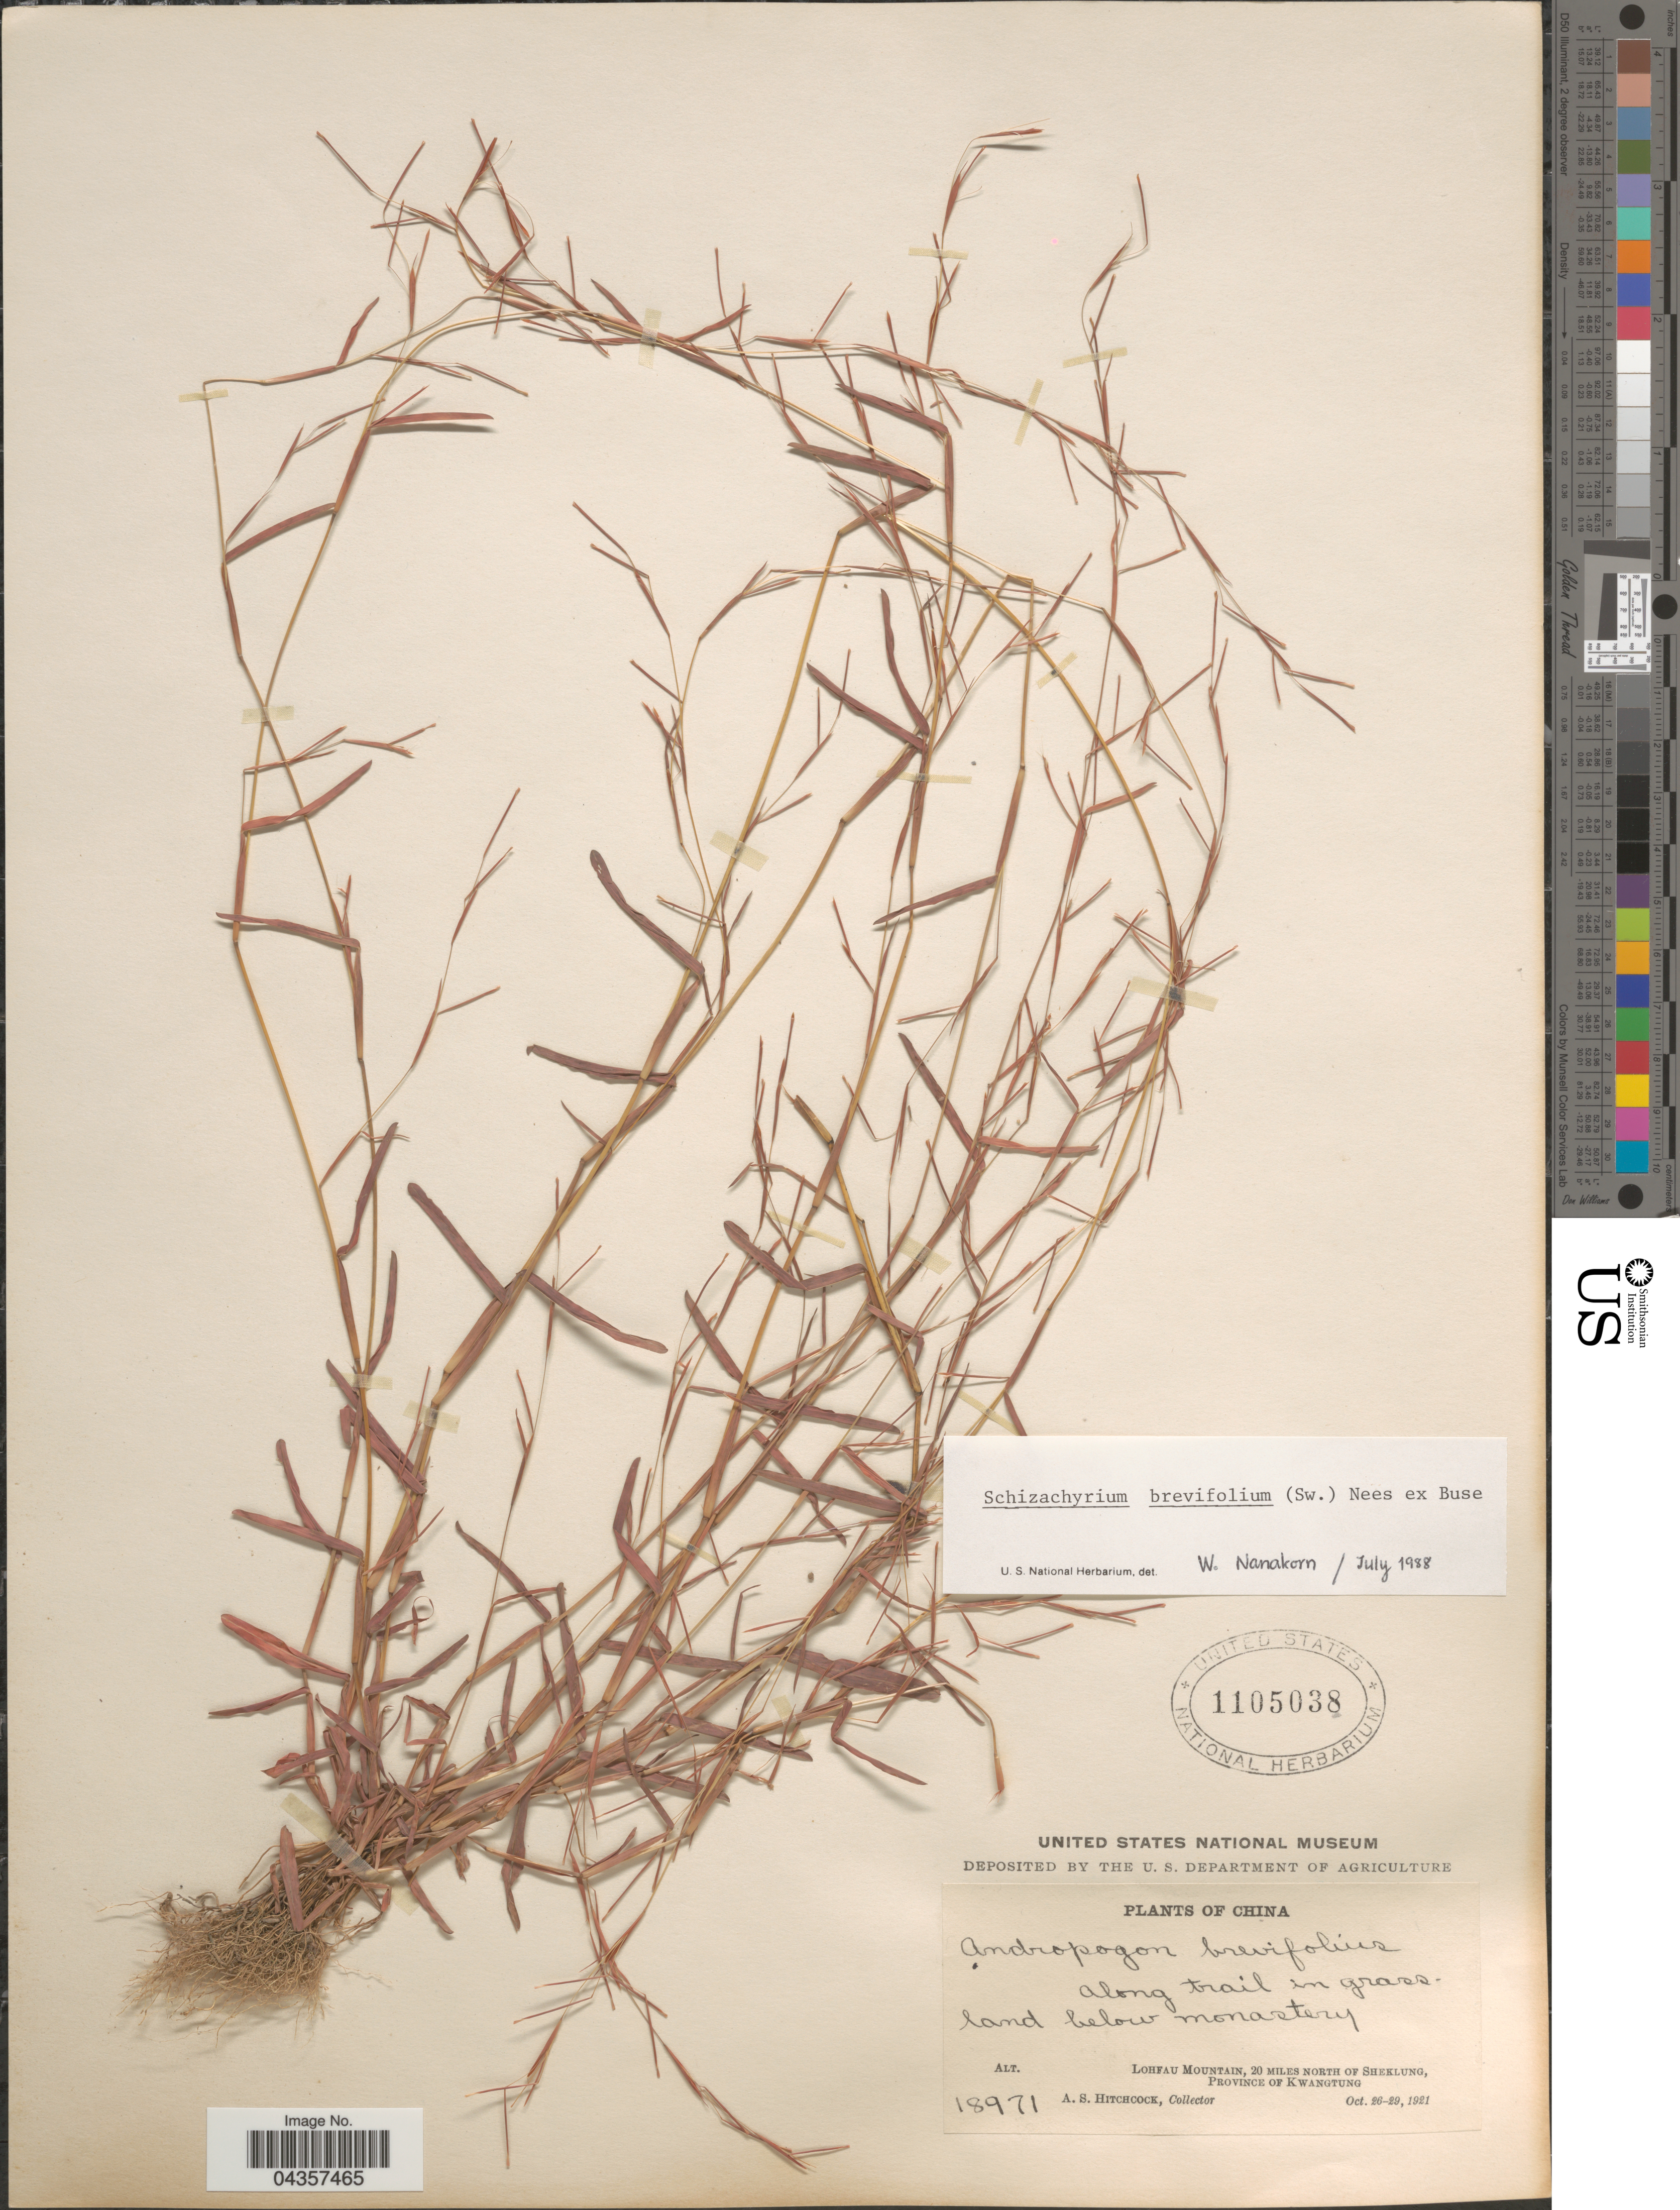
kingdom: Plantae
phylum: Tracheophyta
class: Liliopsida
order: Poales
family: Poaceae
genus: Schizachyrium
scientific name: Schizachyrium brevifolium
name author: (Sw.) Nees ex Büse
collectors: A. S. Hitchcock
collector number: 18971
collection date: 1921-10-26/1921-10-29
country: China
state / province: Guangdong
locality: Along trail in grassland below monastery. Lohfau Mountain, 20 miles North of Sheklung, Province of Kwangtung.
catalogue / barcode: US 1105038